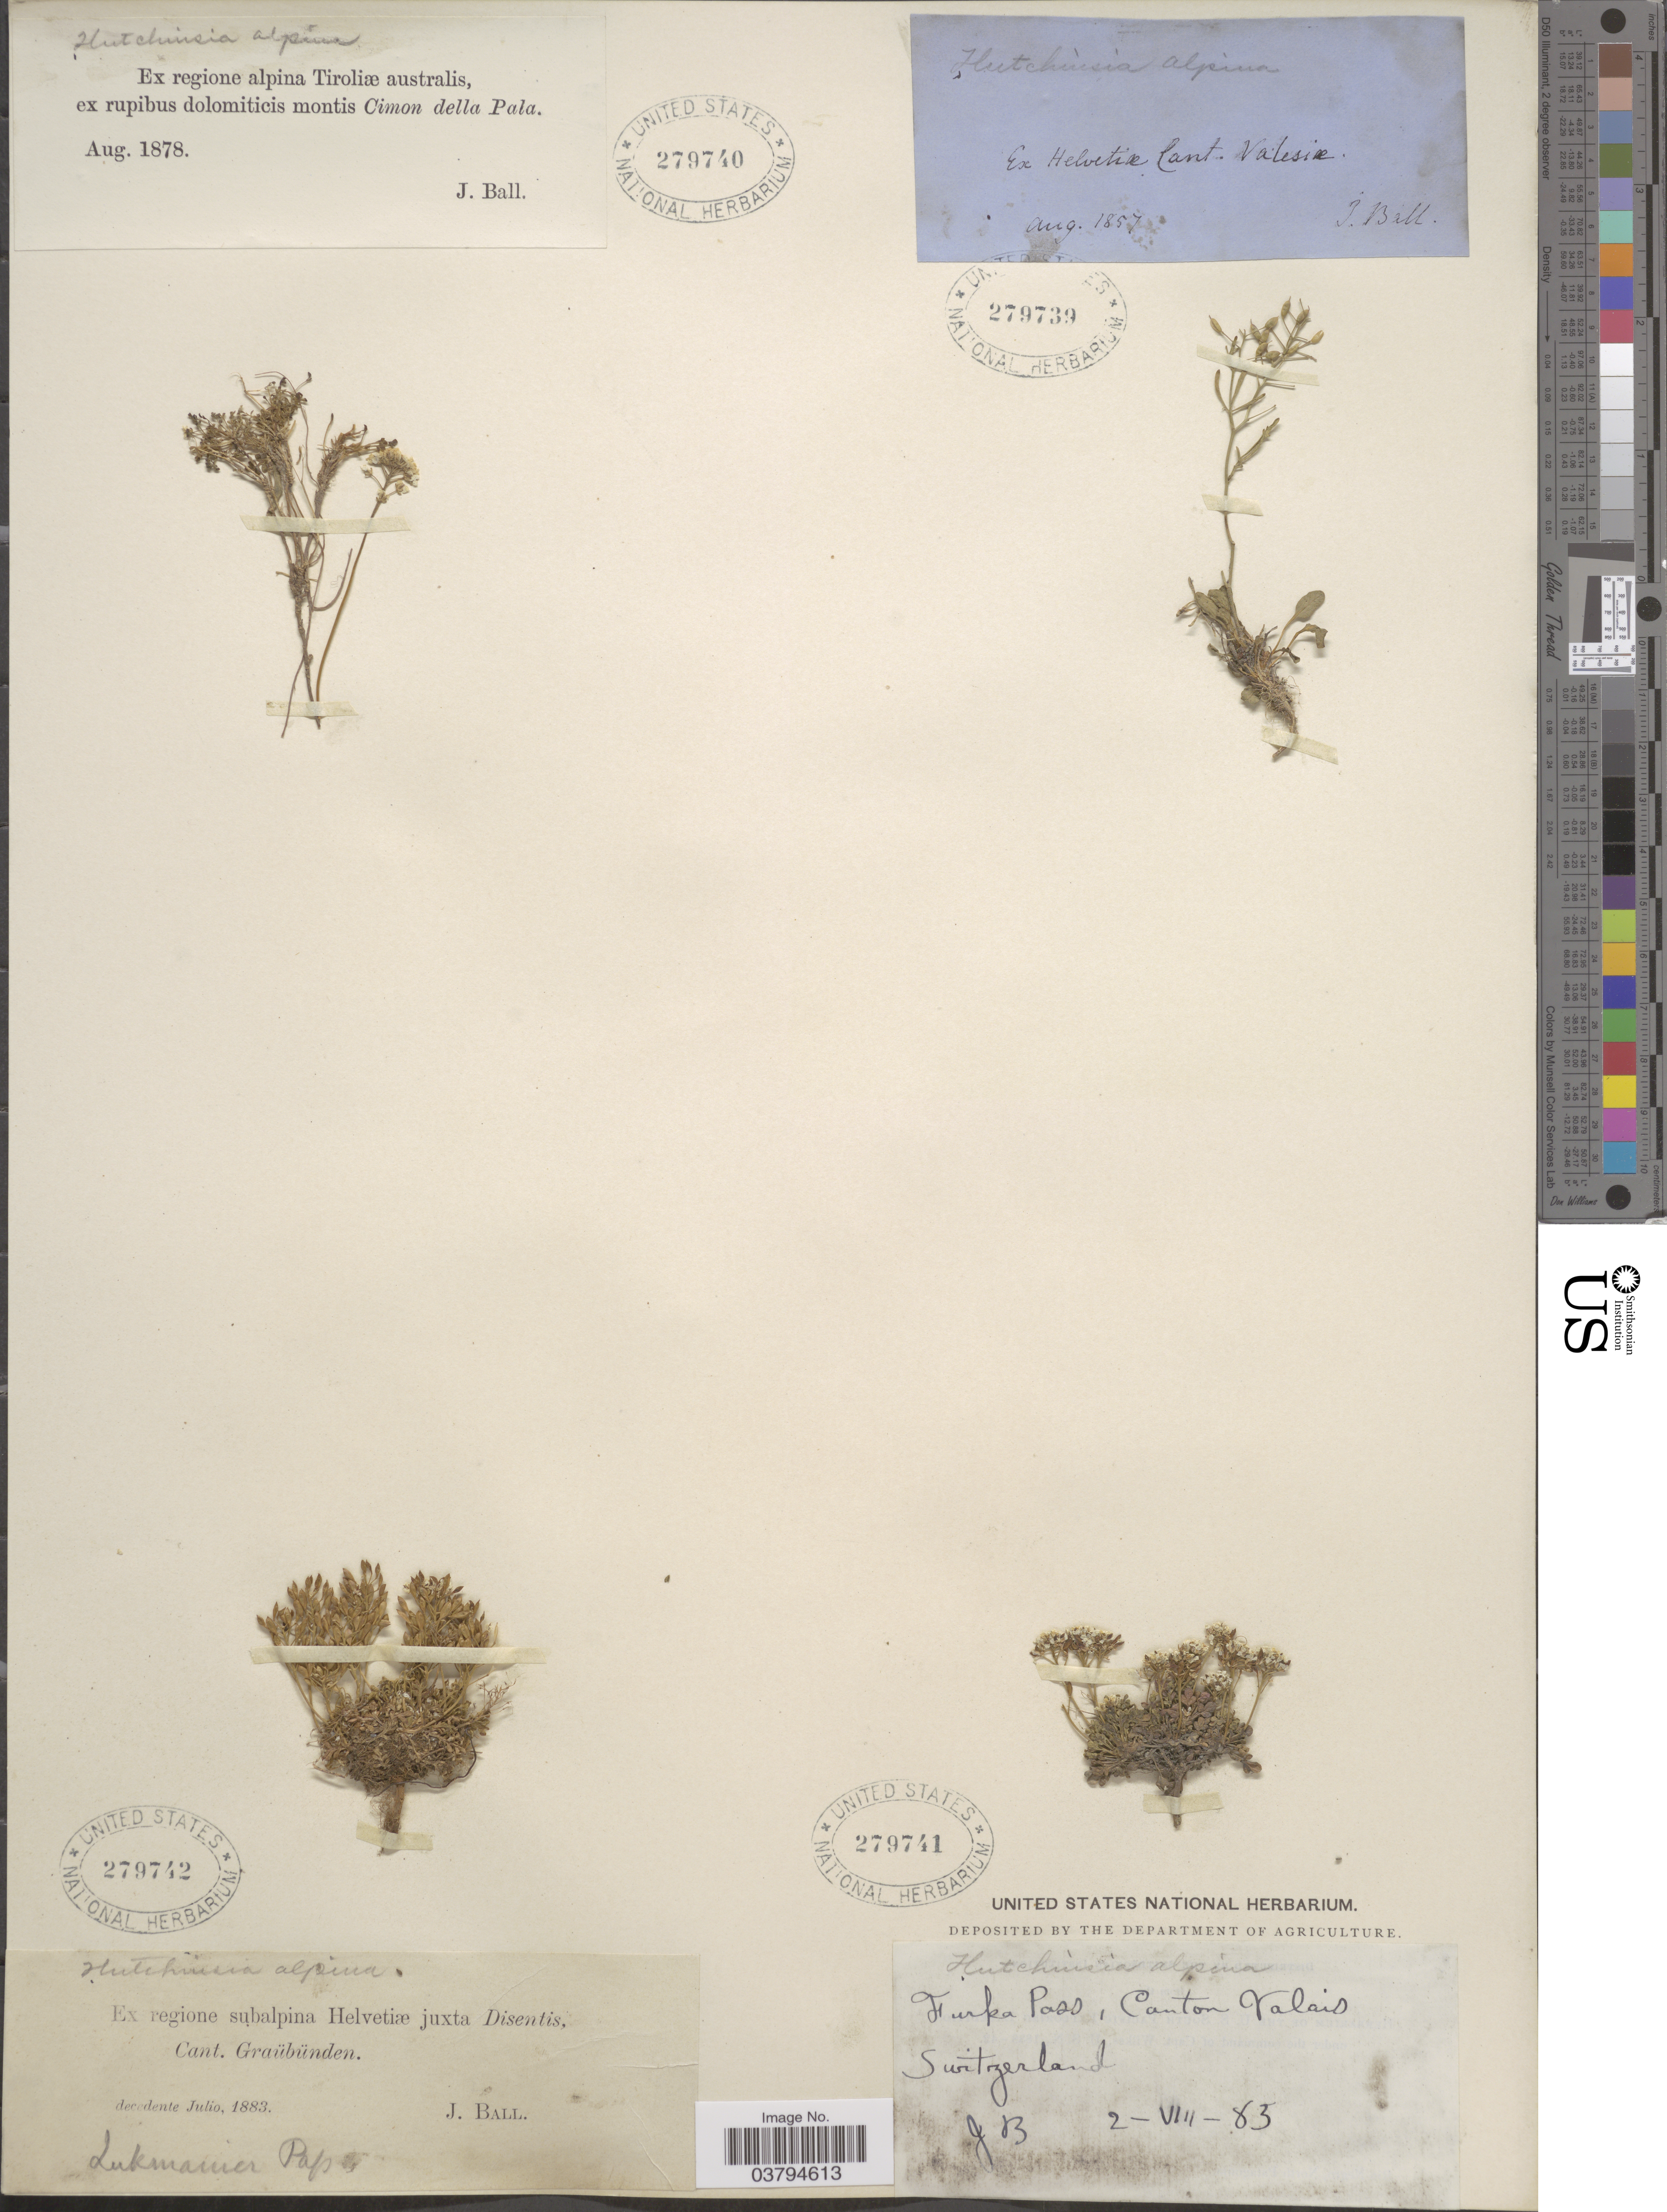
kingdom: Plantae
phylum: Tracheophyta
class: Magnoliopsida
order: Brassicales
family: Brassicaceae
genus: Hutchinsia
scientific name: Hutchinsia alpina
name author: W.T. Aiton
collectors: J. Ball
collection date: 1883-07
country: Switzerland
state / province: Graubunden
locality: Ex regione subalpina Helvetiae juxta Disentis, Cant. Graübünden. Lukmanier Pass.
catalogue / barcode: US 279742